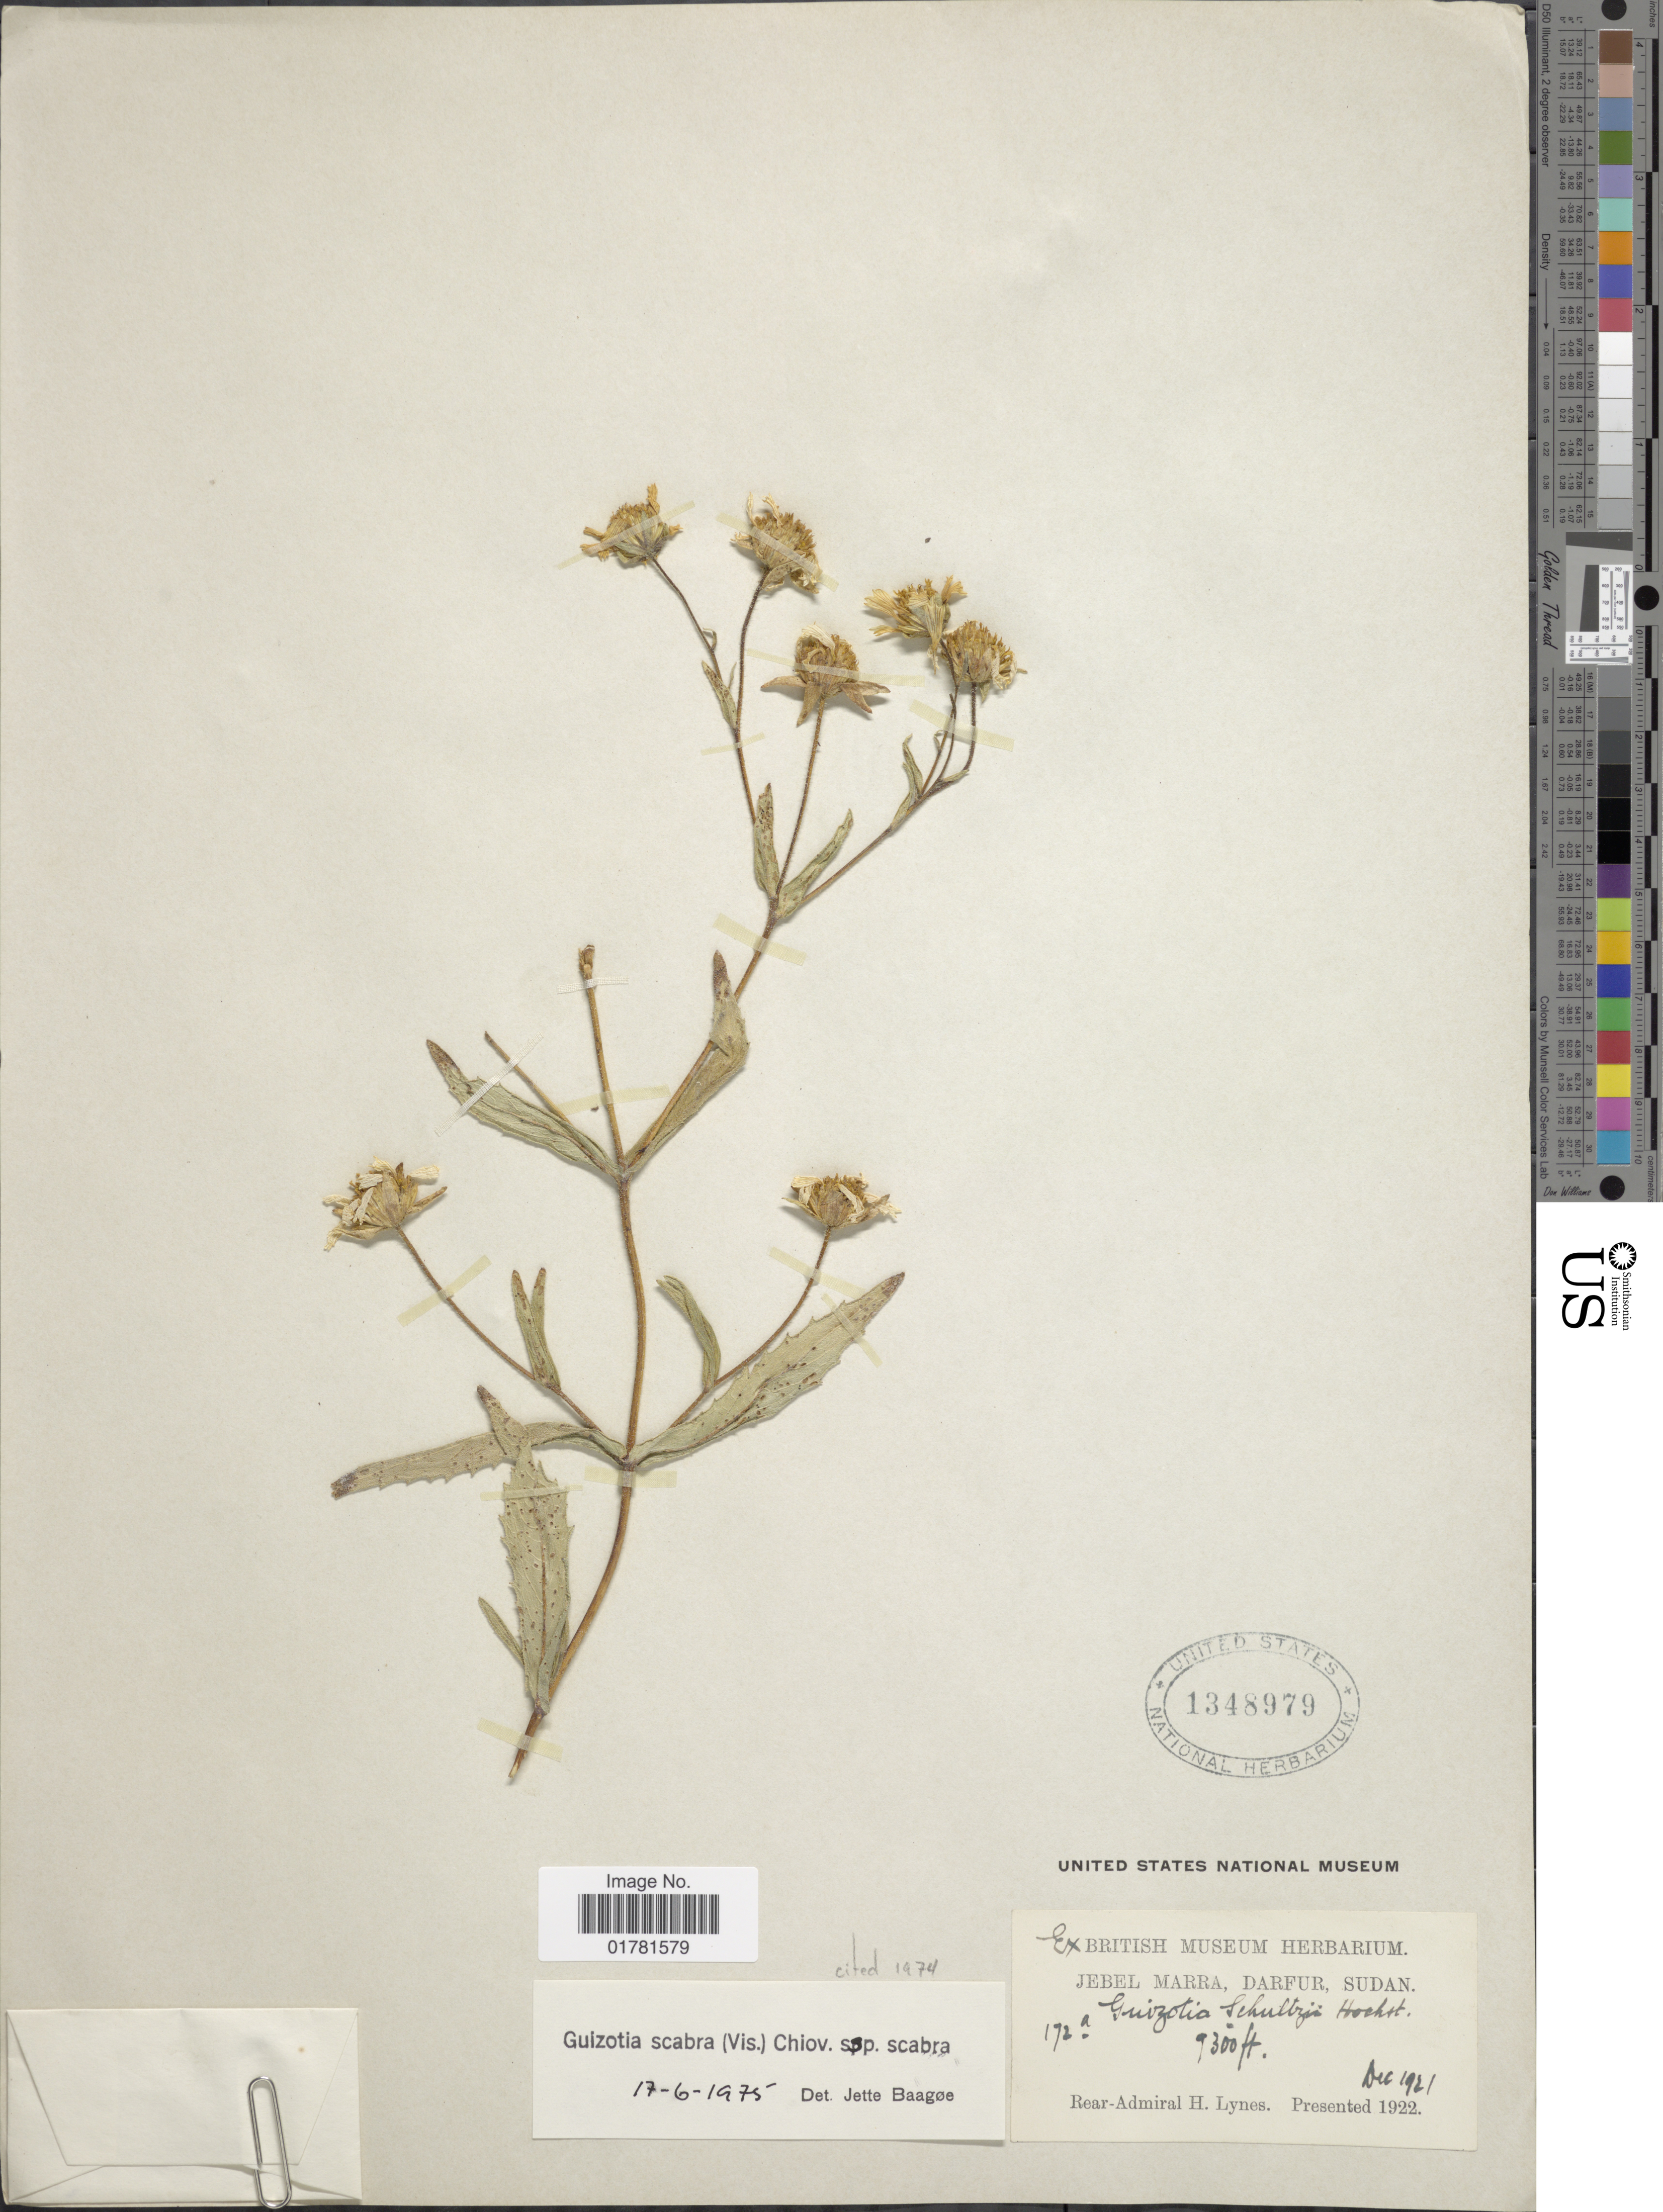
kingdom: Plantae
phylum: Tracheophyta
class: Magnoliopsida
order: Asterales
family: Asteraceae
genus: Guizotia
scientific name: Guizotia scabra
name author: Chiov.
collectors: H. Lynes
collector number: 172a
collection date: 1921-12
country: Sudan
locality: Jebel Marra, Darfur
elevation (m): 2835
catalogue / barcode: US 1348979